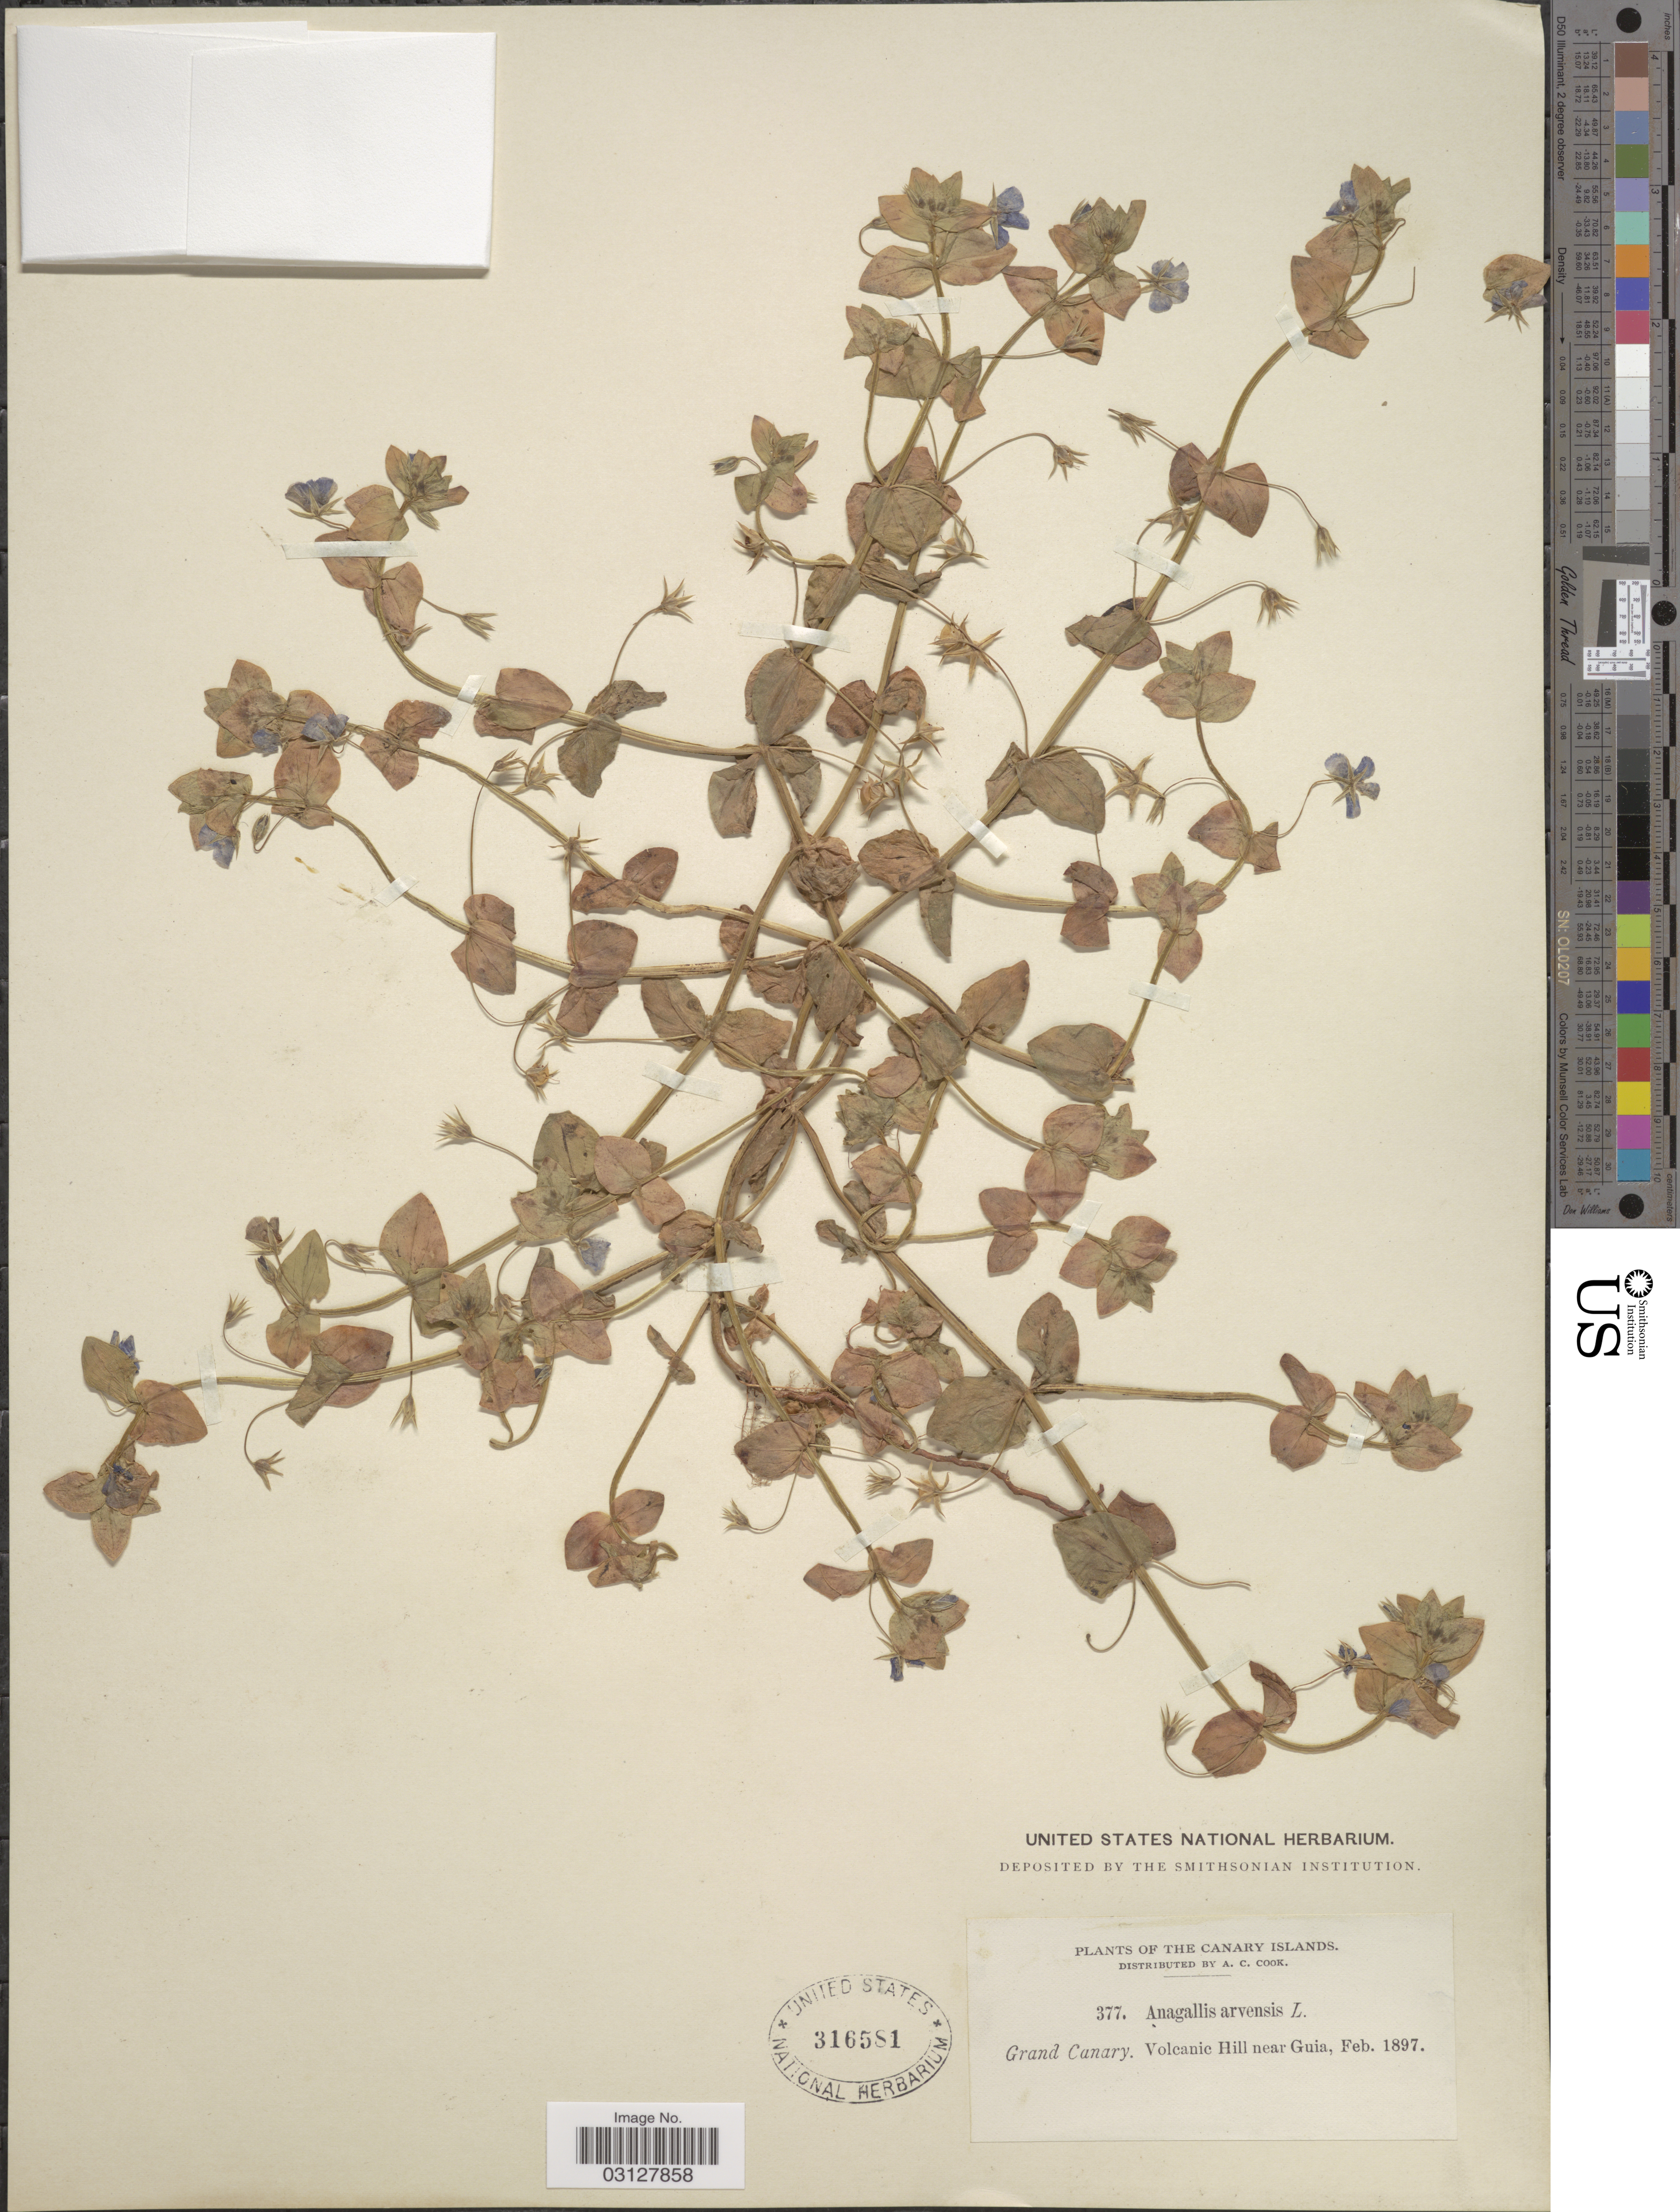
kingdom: Plantae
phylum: Tracheophyta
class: Magnoliopsida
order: Ericales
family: Primulaceae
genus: Anagallis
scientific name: Anagallis arvensis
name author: L.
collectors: A. Cook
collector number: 377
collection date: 1897-02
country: Spain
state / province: Canarias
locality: The Canary Islands. Grand Canary. Volcanic Hill near Guia.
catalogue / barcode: US 316581